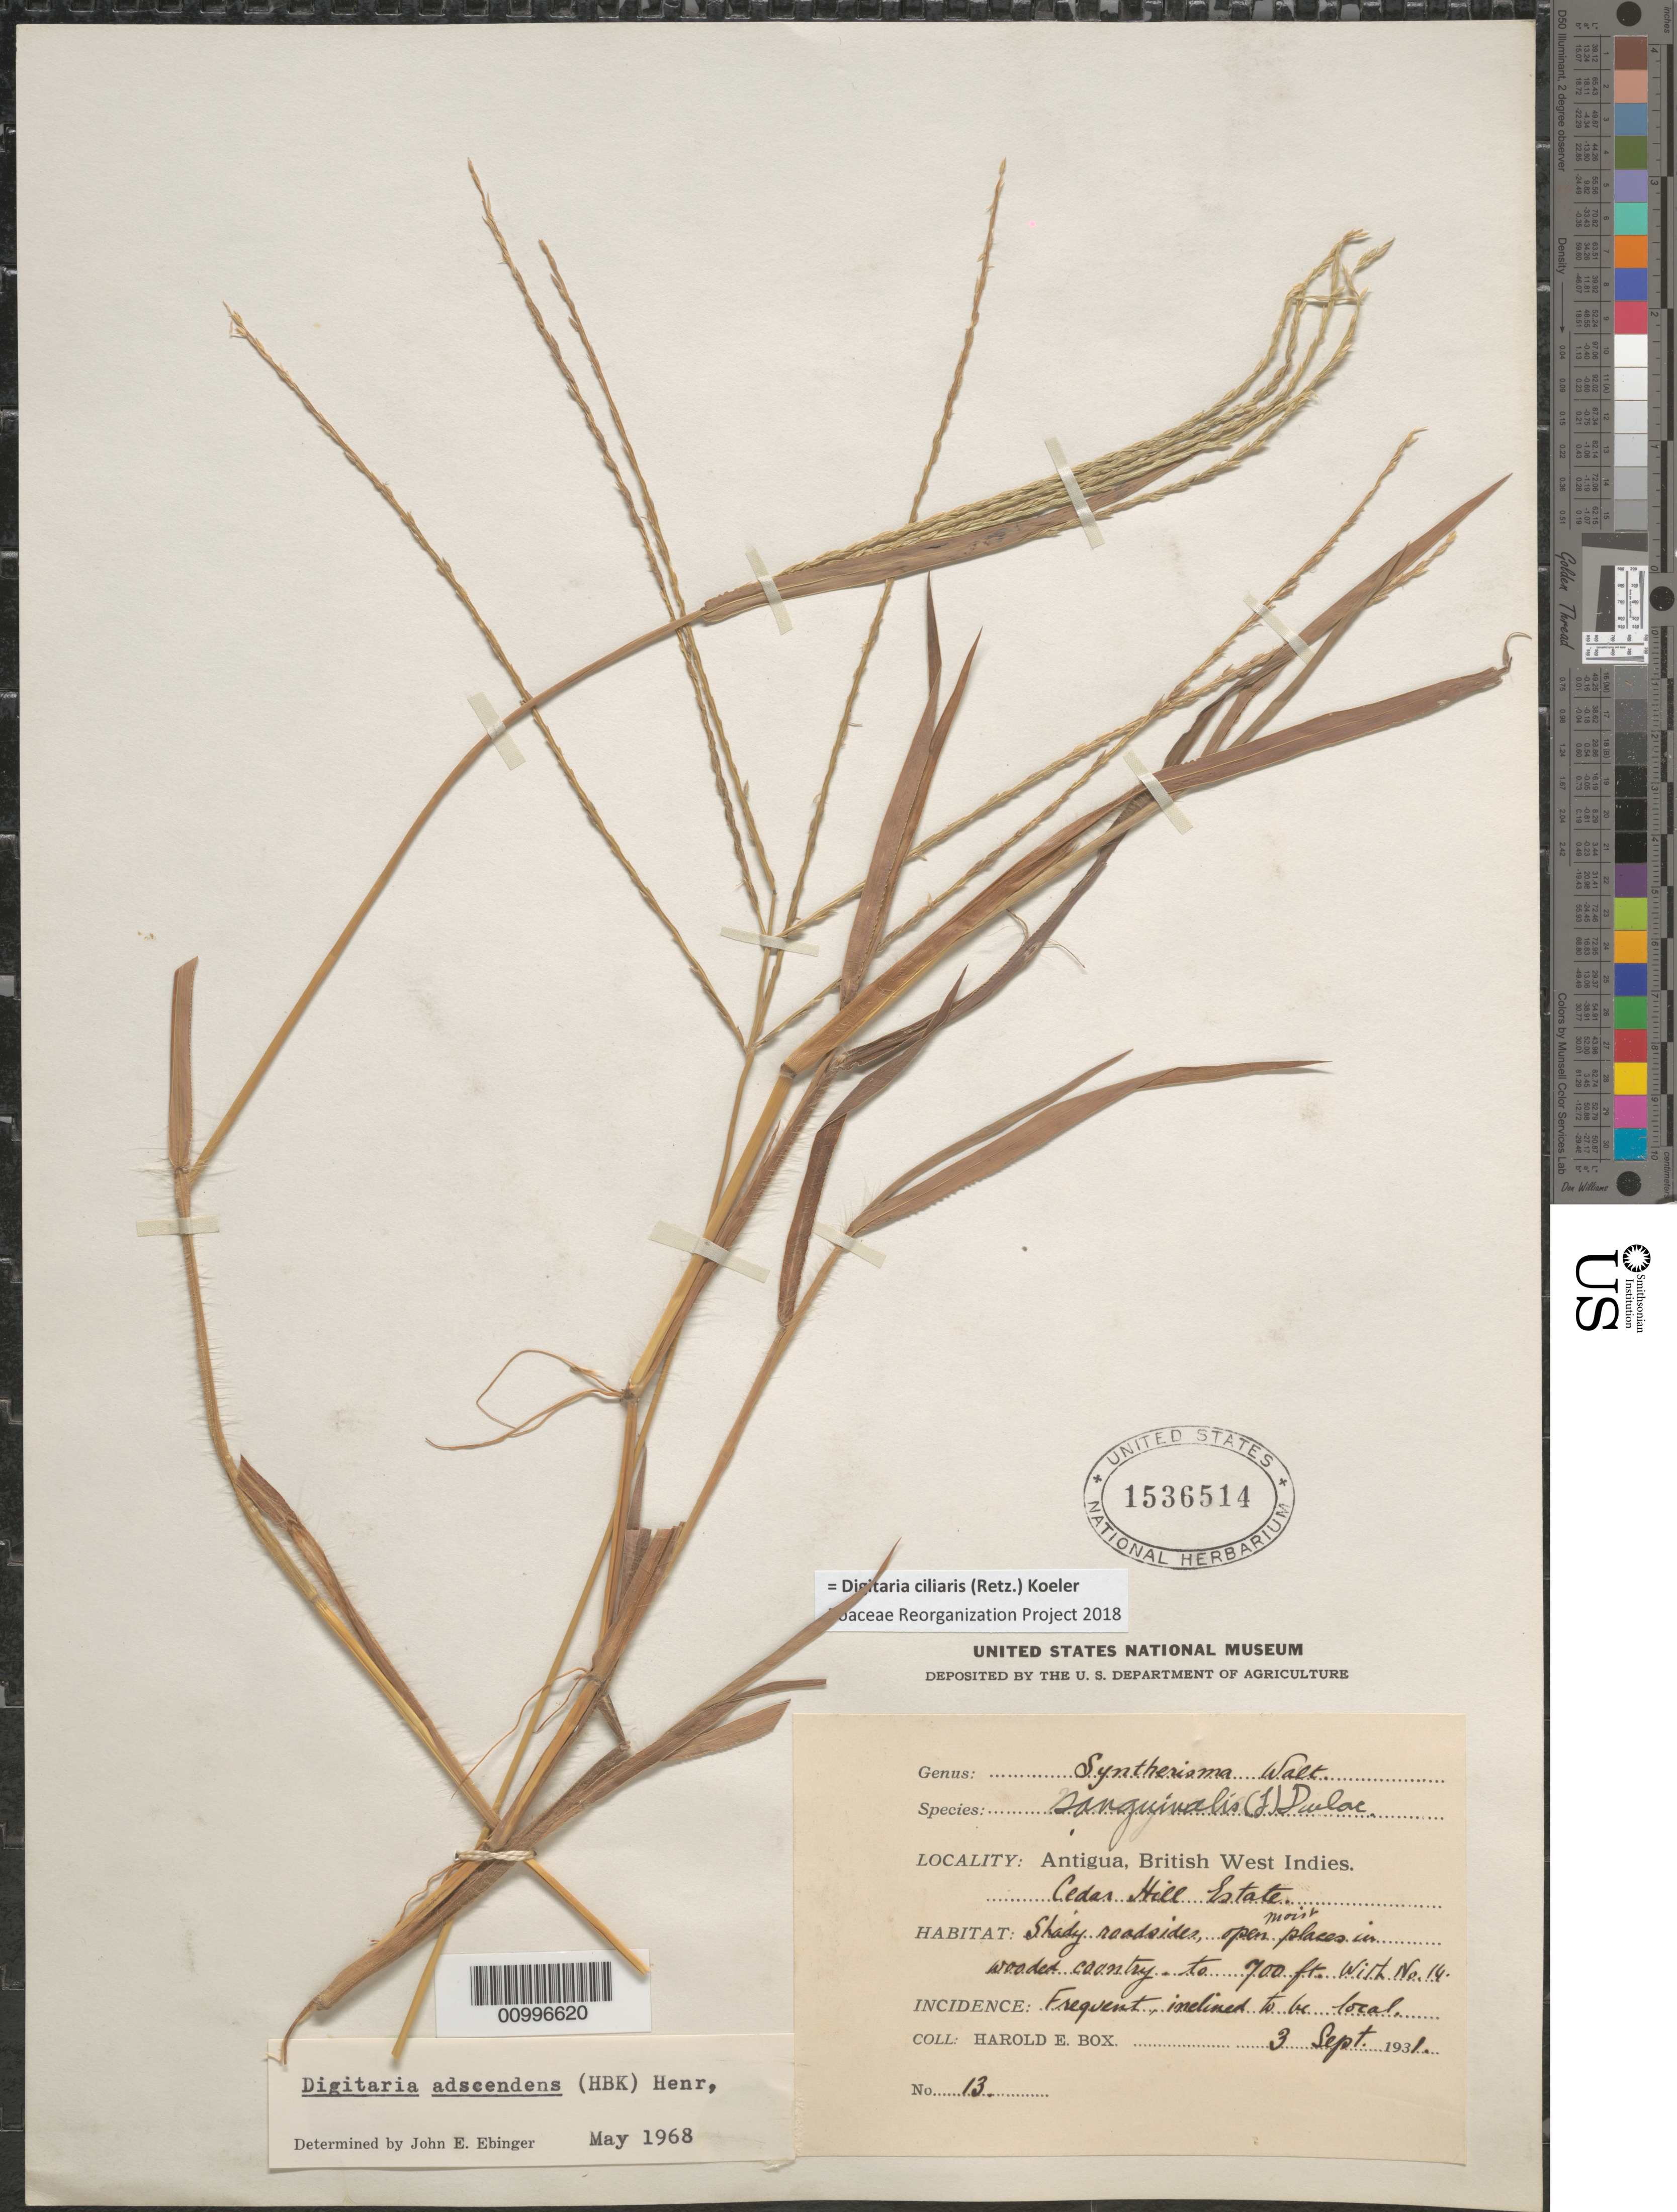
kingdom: Plantae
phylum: Tracheophyta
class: Liliopsida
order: Poales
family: Poaceae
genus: Digitaria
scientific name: Digitaria ciliaris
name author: (Retz.) Koeler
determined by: Poaceae Reorganization Project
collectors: H. E. Box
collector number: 13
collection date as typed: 03 Sep 1931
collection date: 1931-09-03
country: Antigua and Barbuda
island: Antigua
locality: Cedar Hill Estate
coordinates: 0 N, 0 E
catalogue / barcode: US 1536514